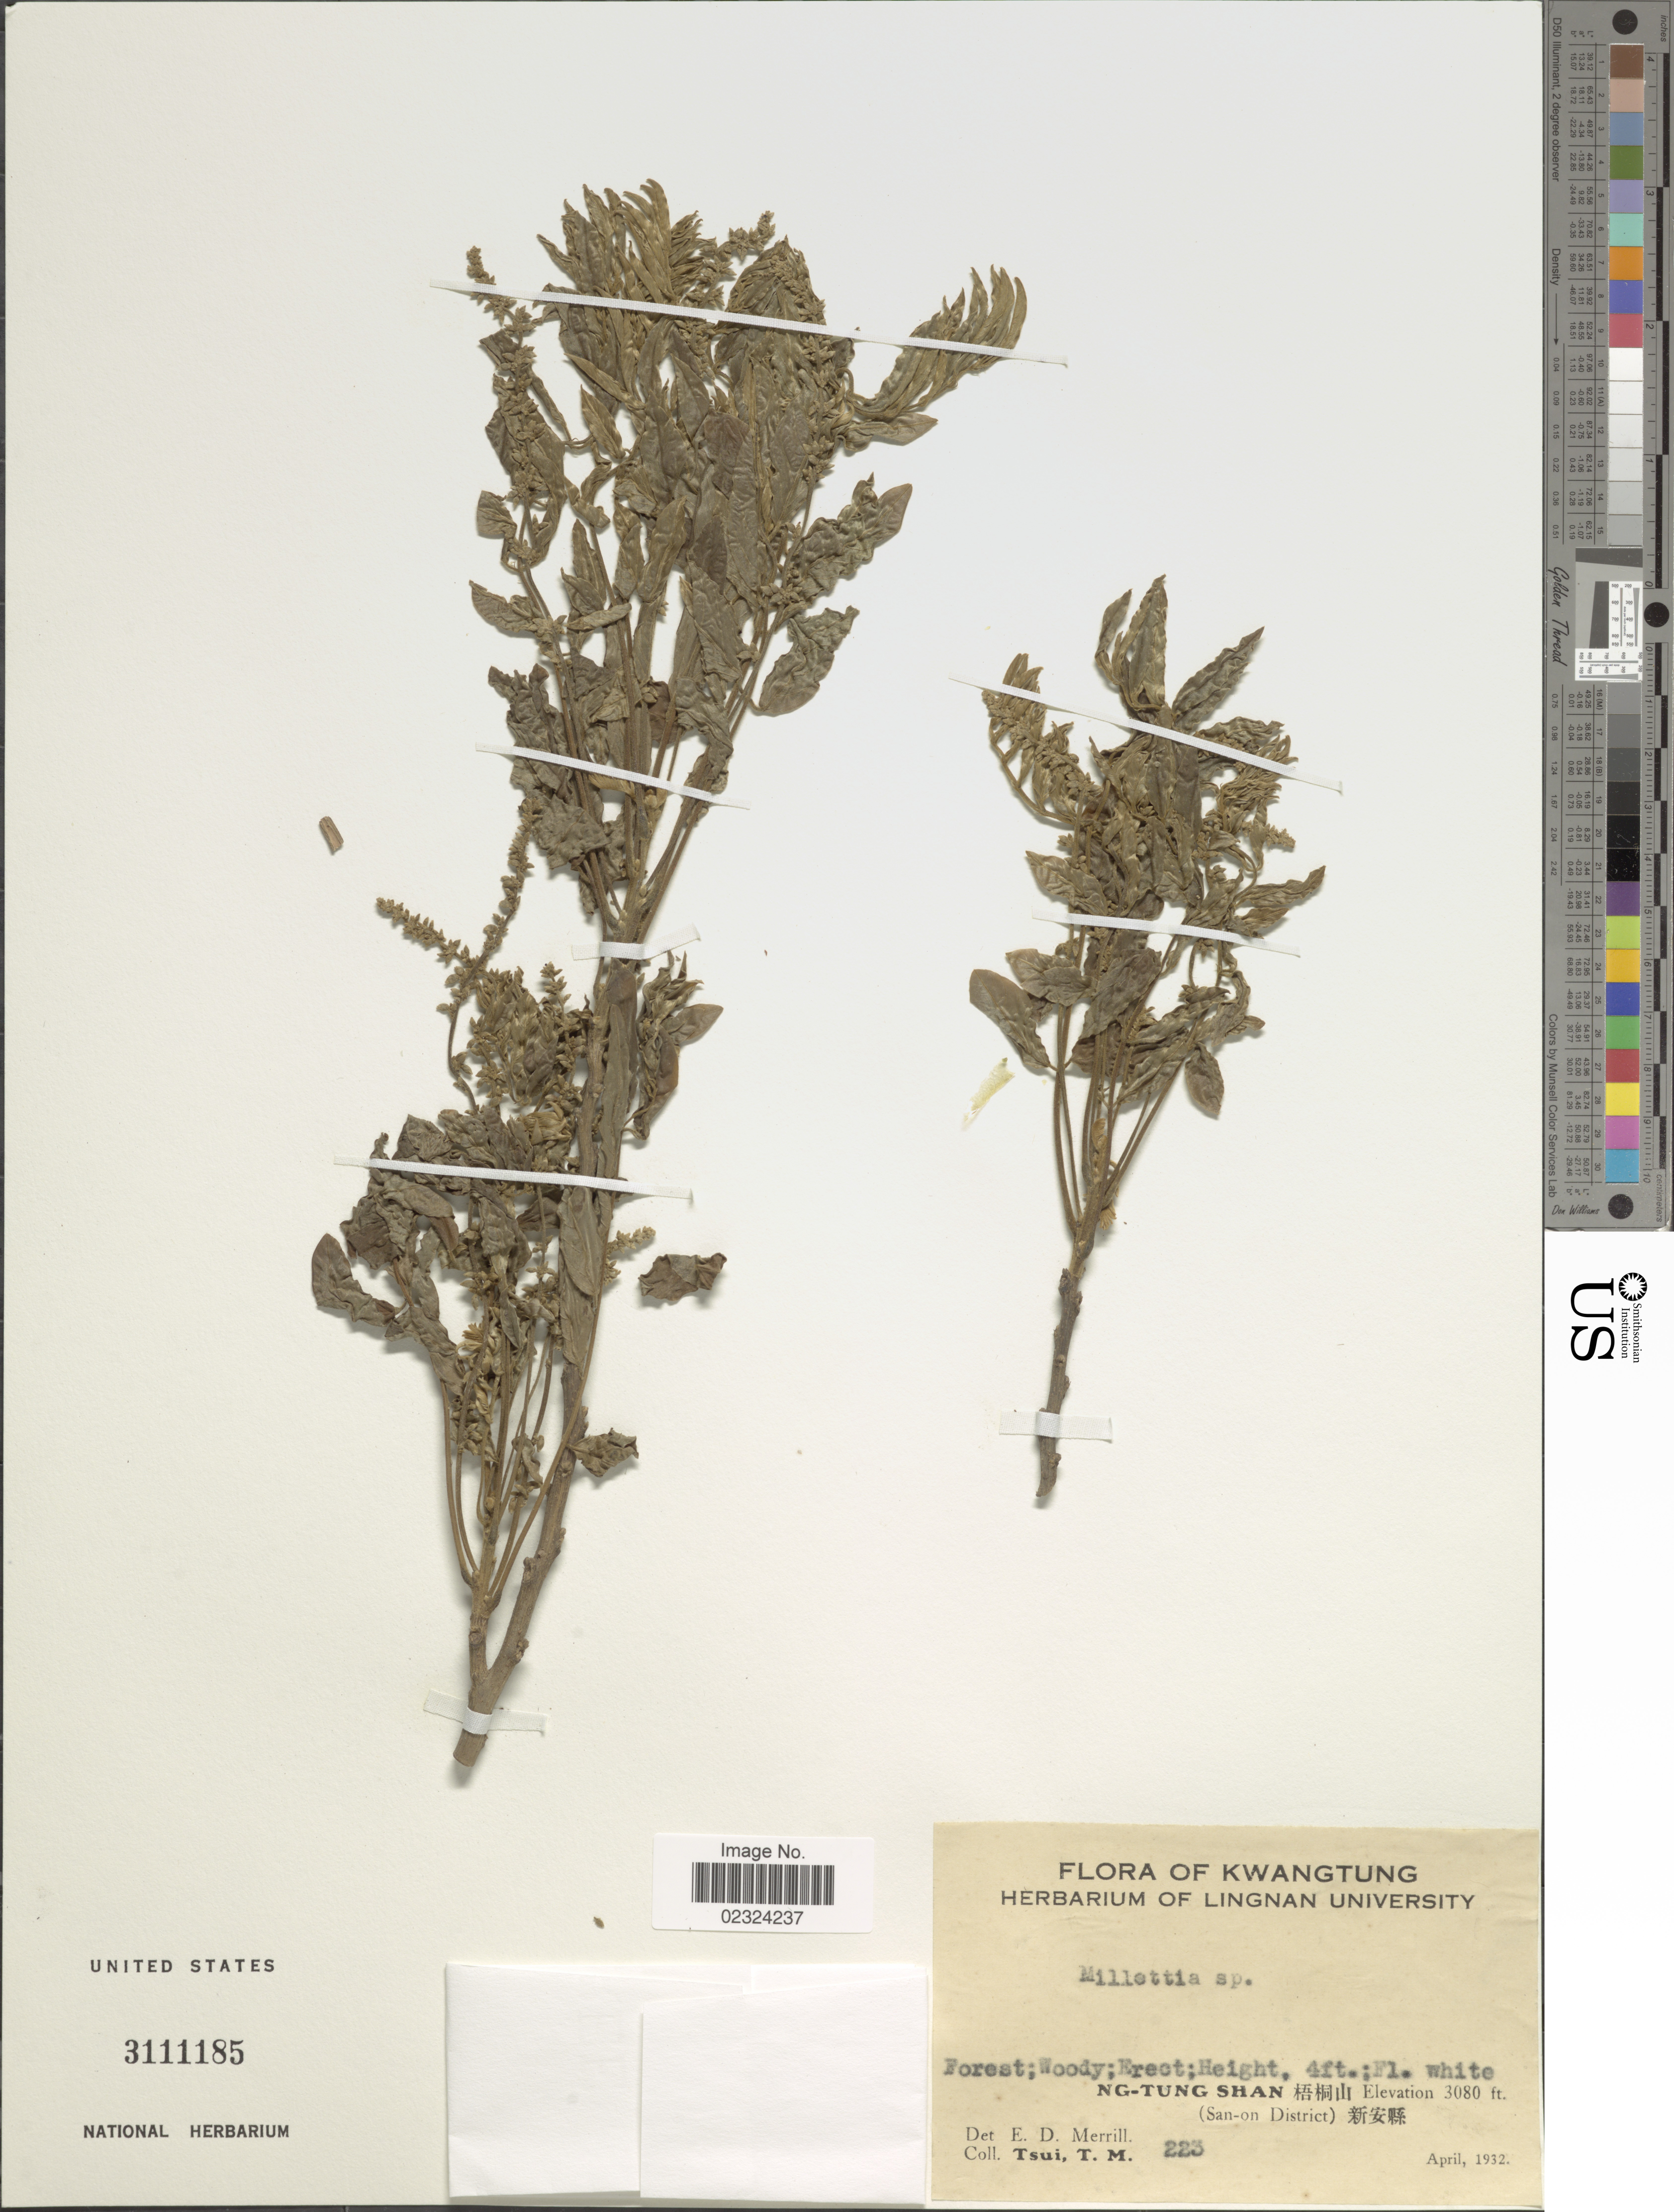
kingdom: Plantae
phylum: Tracheophyta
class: Magnoliopsida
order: Fabales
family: Fabaceae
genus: Millettia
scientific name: Millettia sp.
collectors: T. Tsui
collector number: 223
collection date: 1932-04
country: China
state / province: Guangdong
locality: Kwangtung, Ng-Tung Shan, San-on District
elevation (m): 939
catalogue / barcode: US 3111185